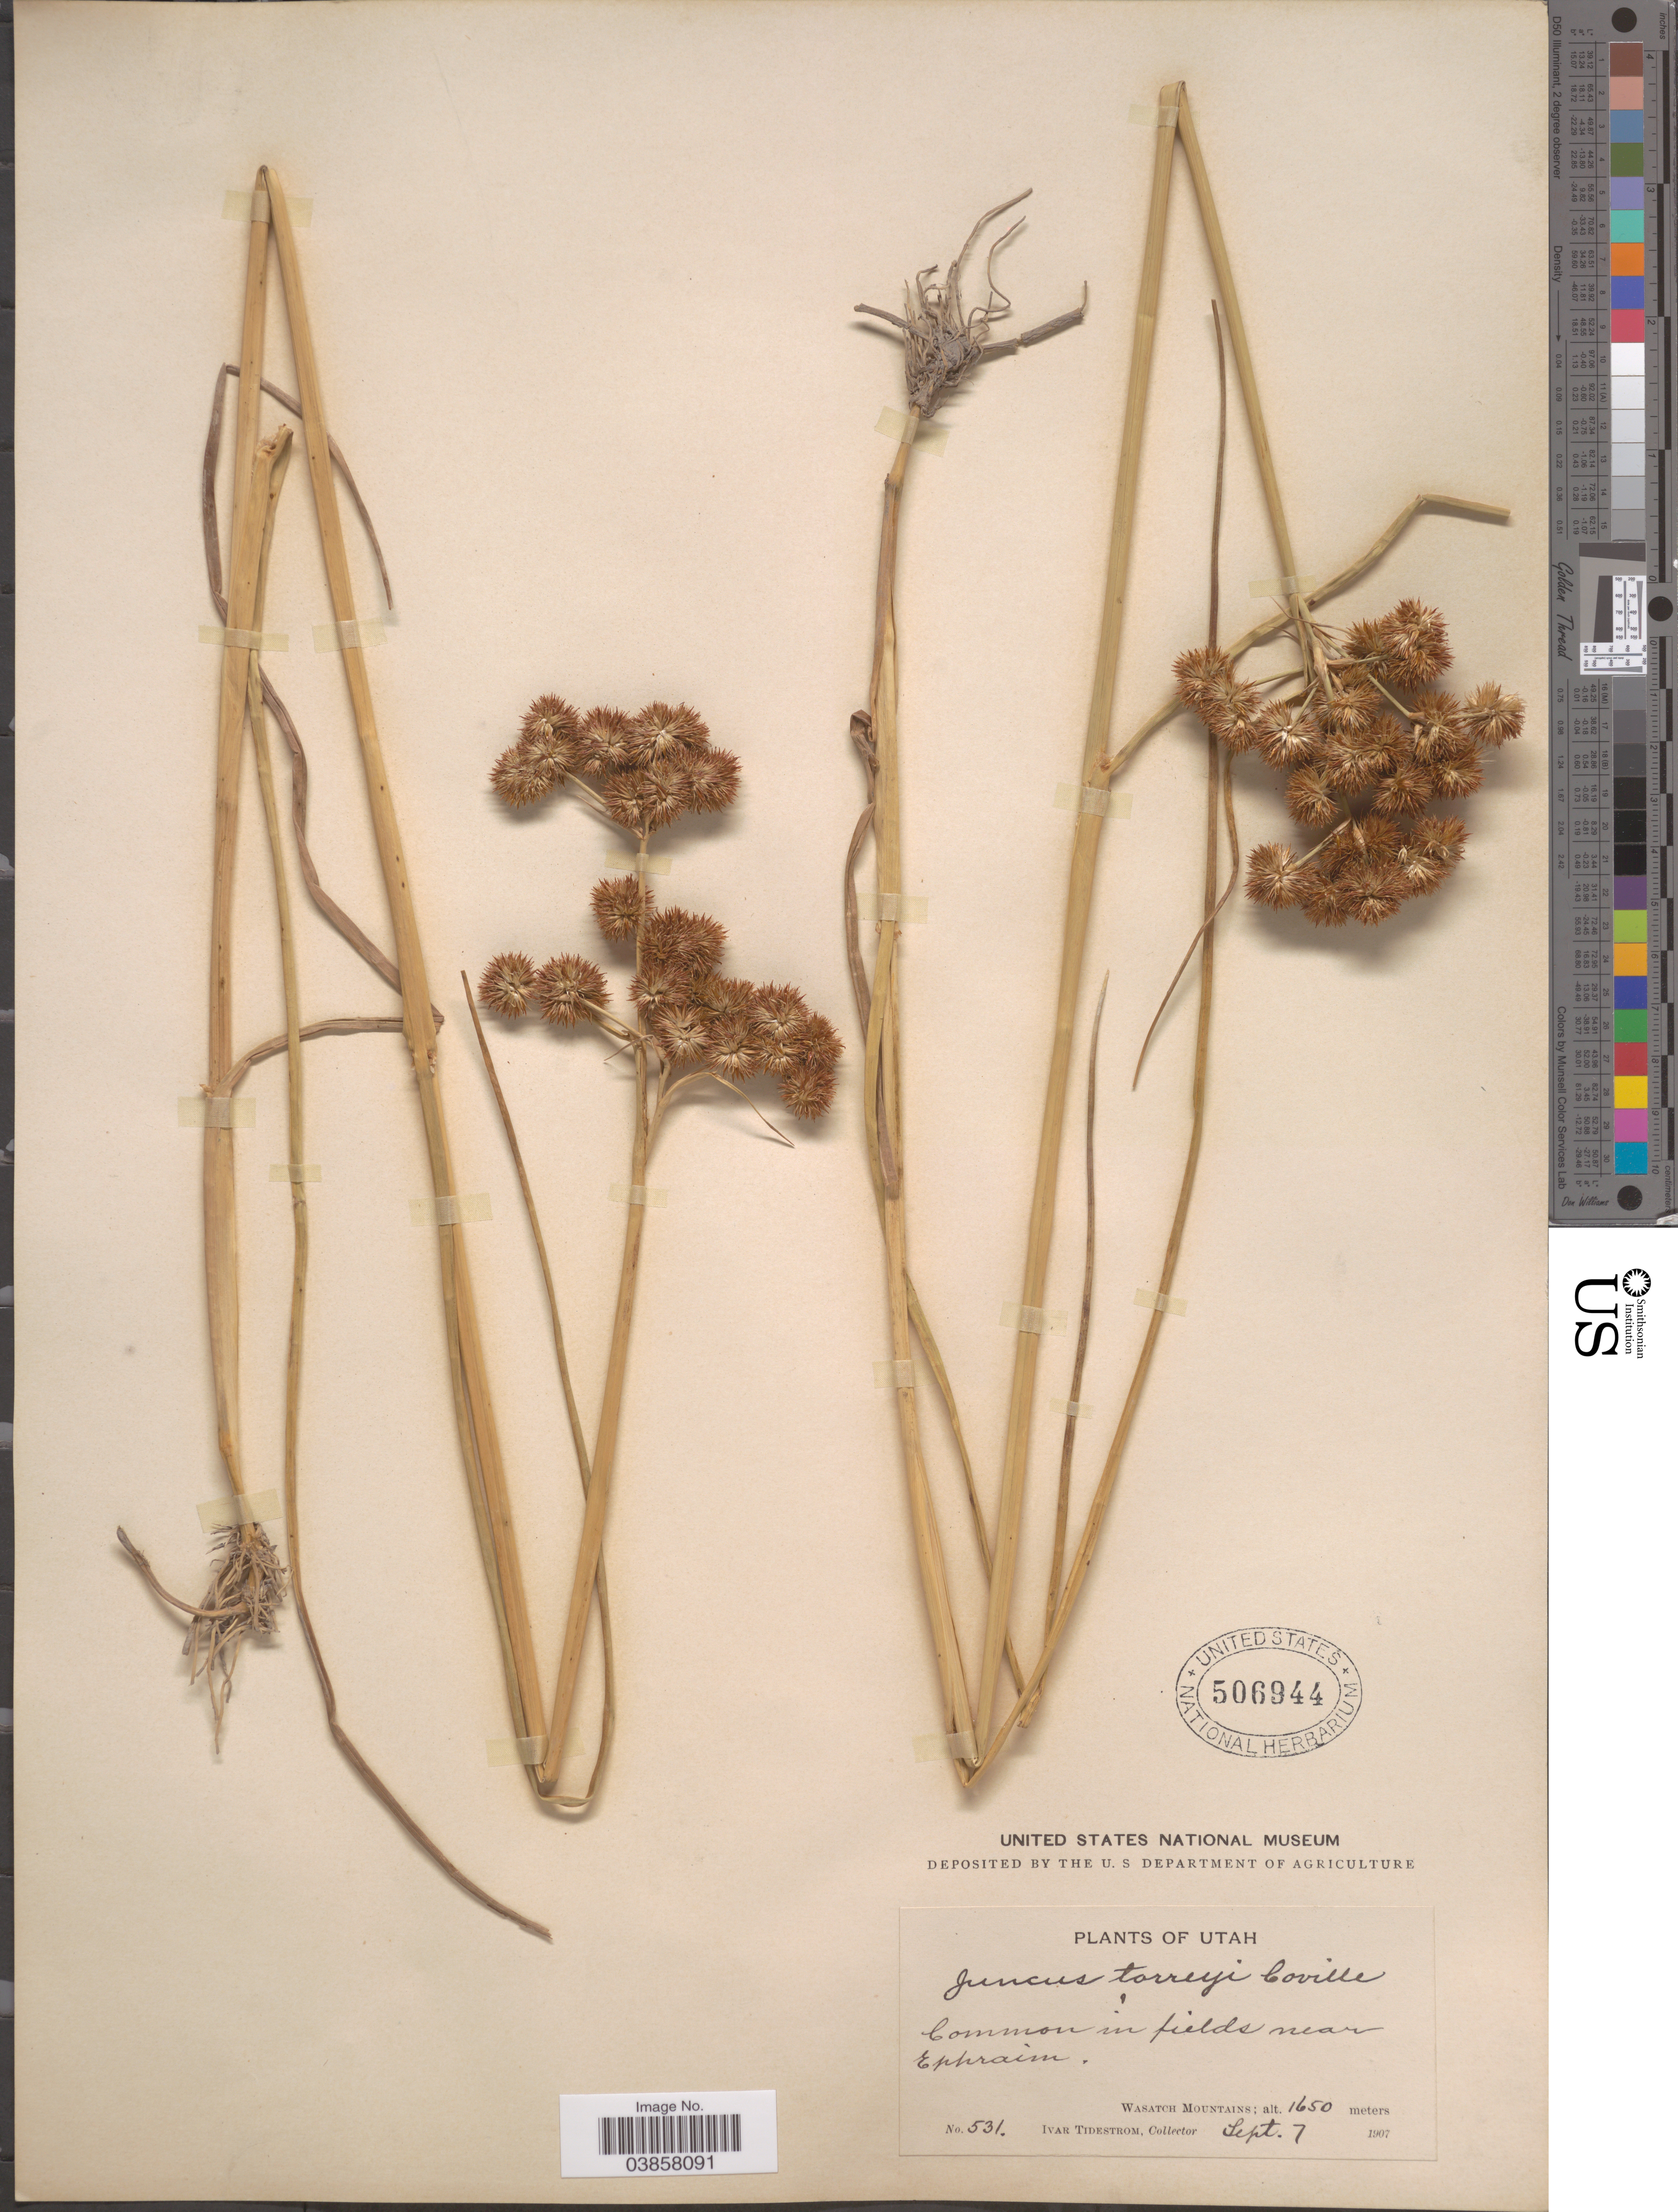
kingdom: Plantae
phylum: Tracheophyta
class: Liliopsida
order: Poales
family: Juncaceae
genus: Juncus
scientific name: Juncus torreyi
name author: Coville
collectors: I. F. Tidestrom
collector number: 531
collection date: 1907-09-07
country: United States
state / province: Utah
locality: Near Ephraim. Wasatch Mountains.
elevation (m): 1650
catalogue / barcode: US 506944